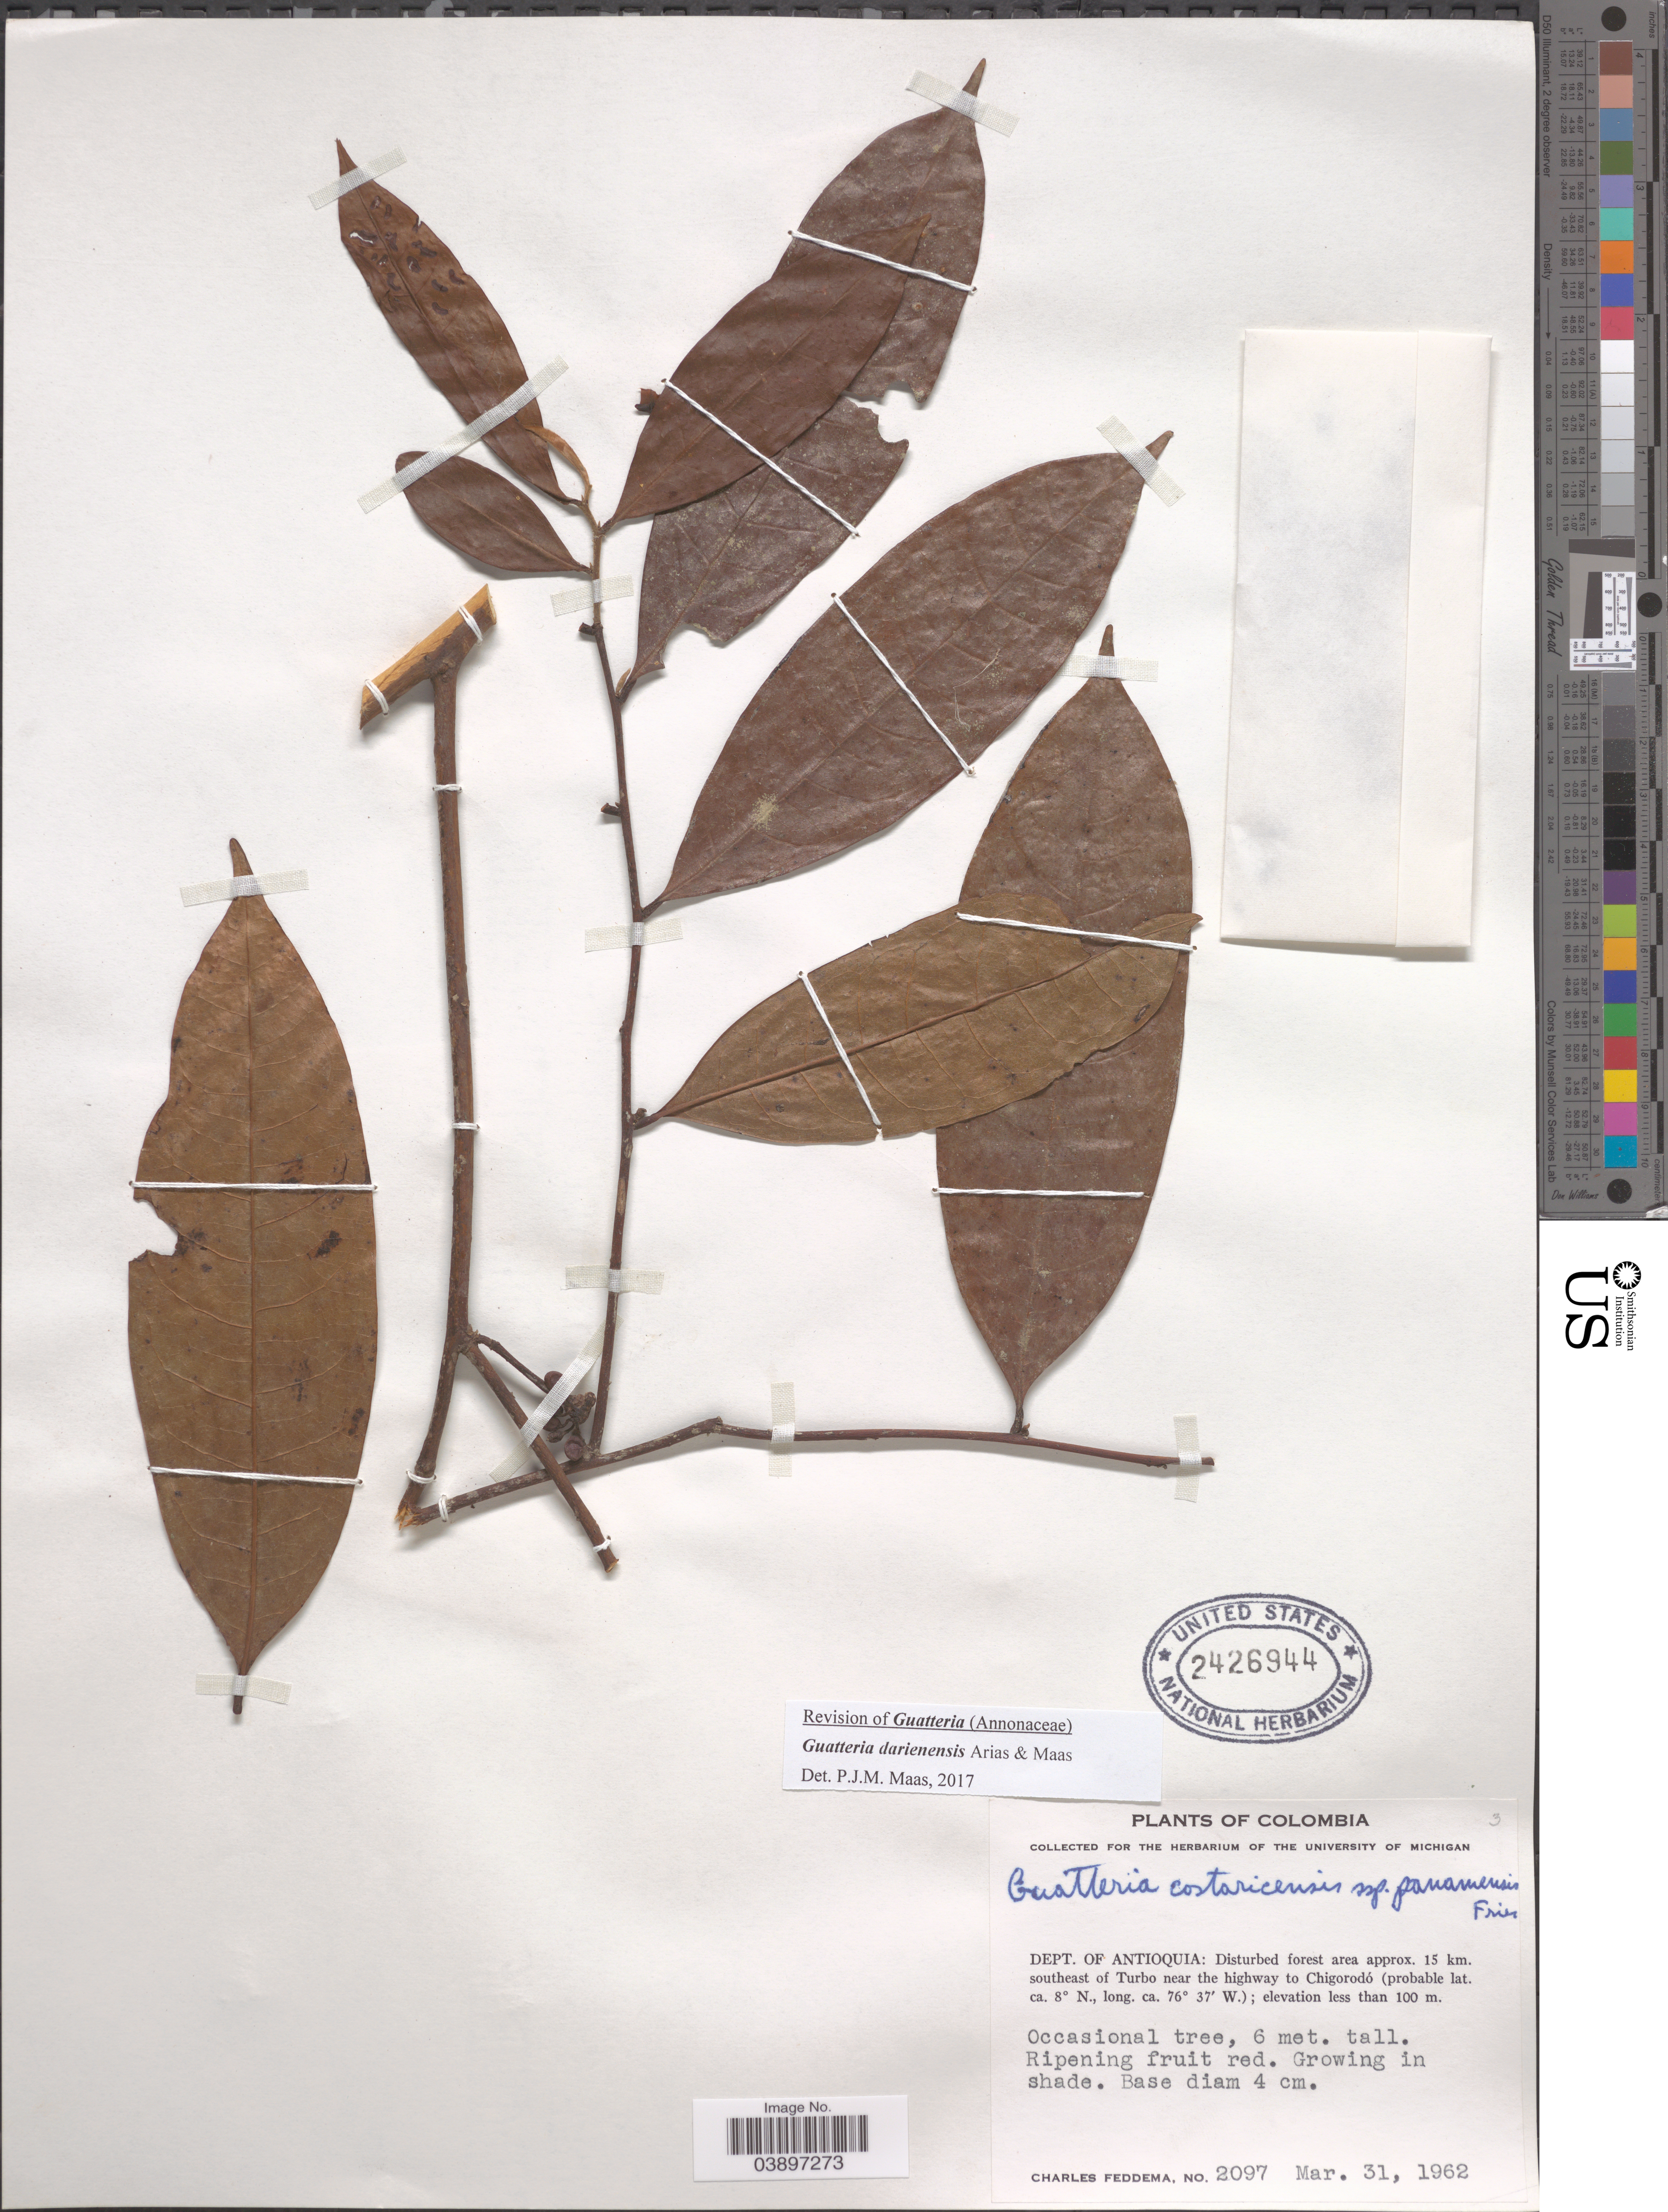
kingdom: Plantae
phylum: Tracheophyta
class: Magnoliopsida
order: Magnoliales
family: Annonaceae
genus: Guatteria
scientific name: Guatteria darienensis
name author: S. Arias & Maas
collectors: C. Feddema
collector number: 2097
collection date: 1962-03-31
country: Colombia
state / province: Antioquia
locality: Dept. of Antioquia: Disturbed forest area approx. 15 km. southeast of Turbo near the highway to Chigorodó.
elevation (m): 100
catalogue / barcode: US 2426944